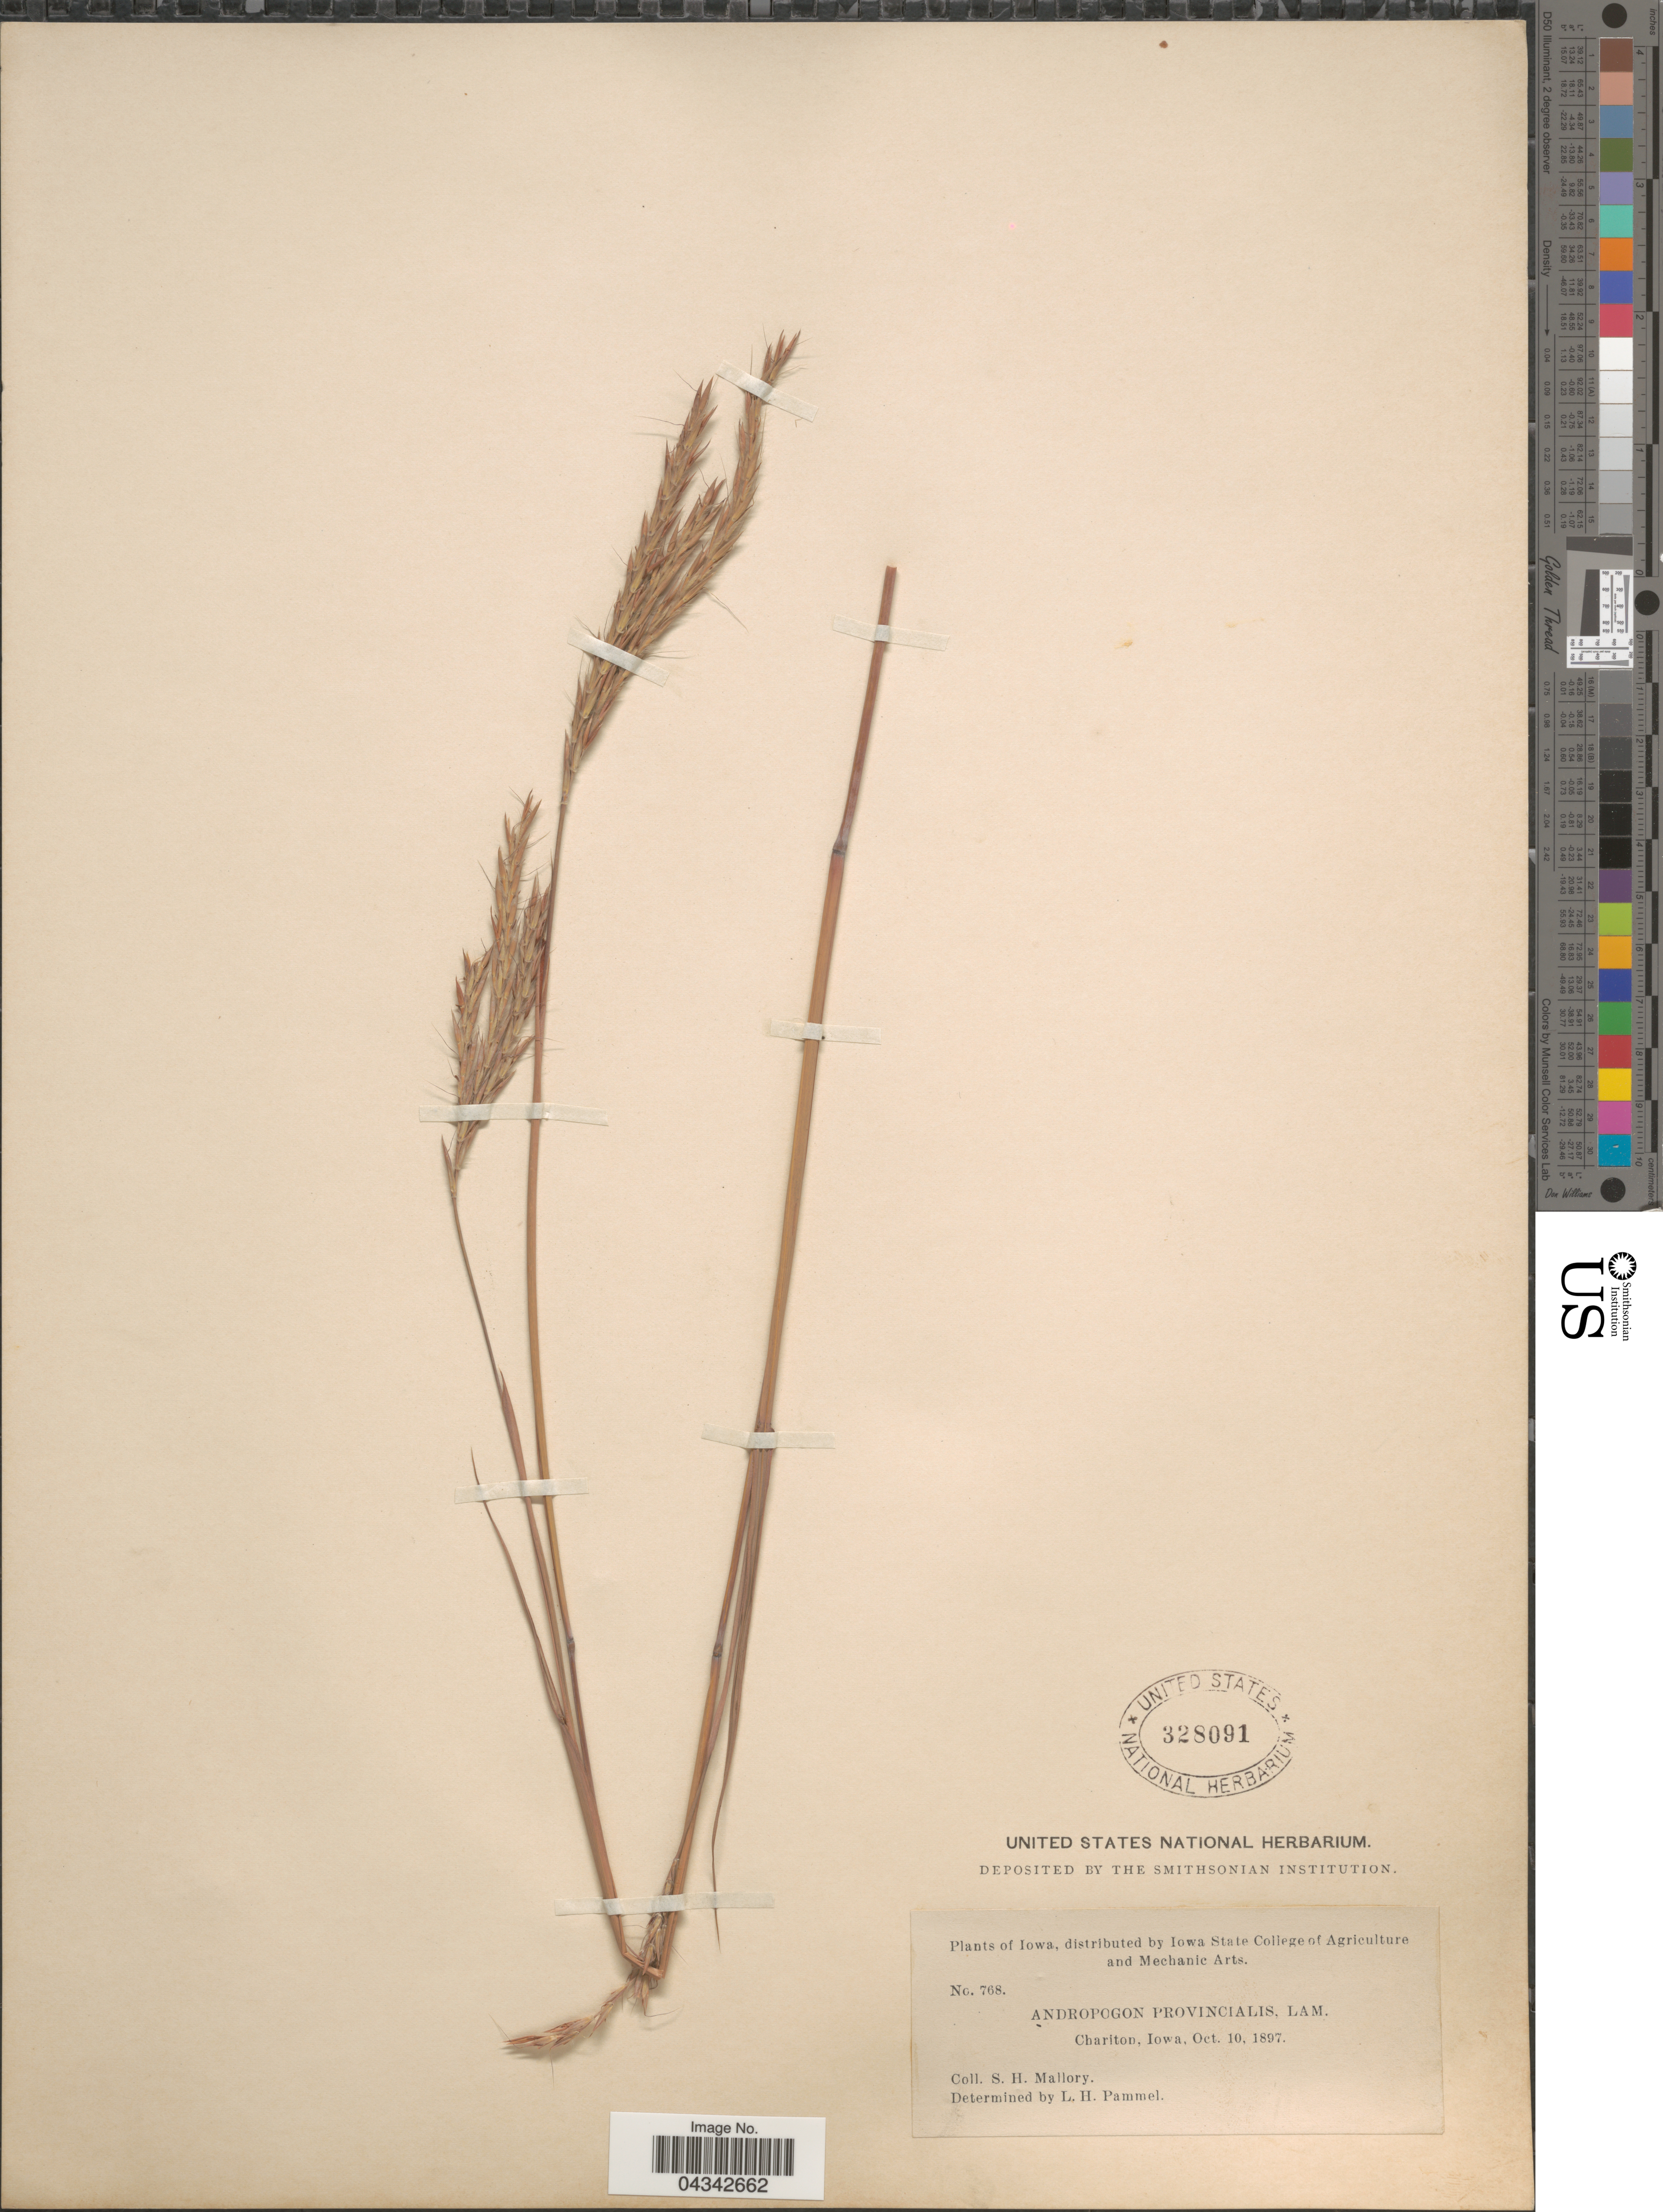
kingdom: Plantae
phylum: Tracheophyta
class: Liliopsida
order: Poales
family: Poaceae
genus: Andropogon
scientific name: Andropogon gerardii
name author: Vitman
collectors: S. Mallory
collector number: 768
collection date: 1897-10-10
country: United States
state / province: Iowa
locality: Chariton.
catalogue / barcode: US 328091